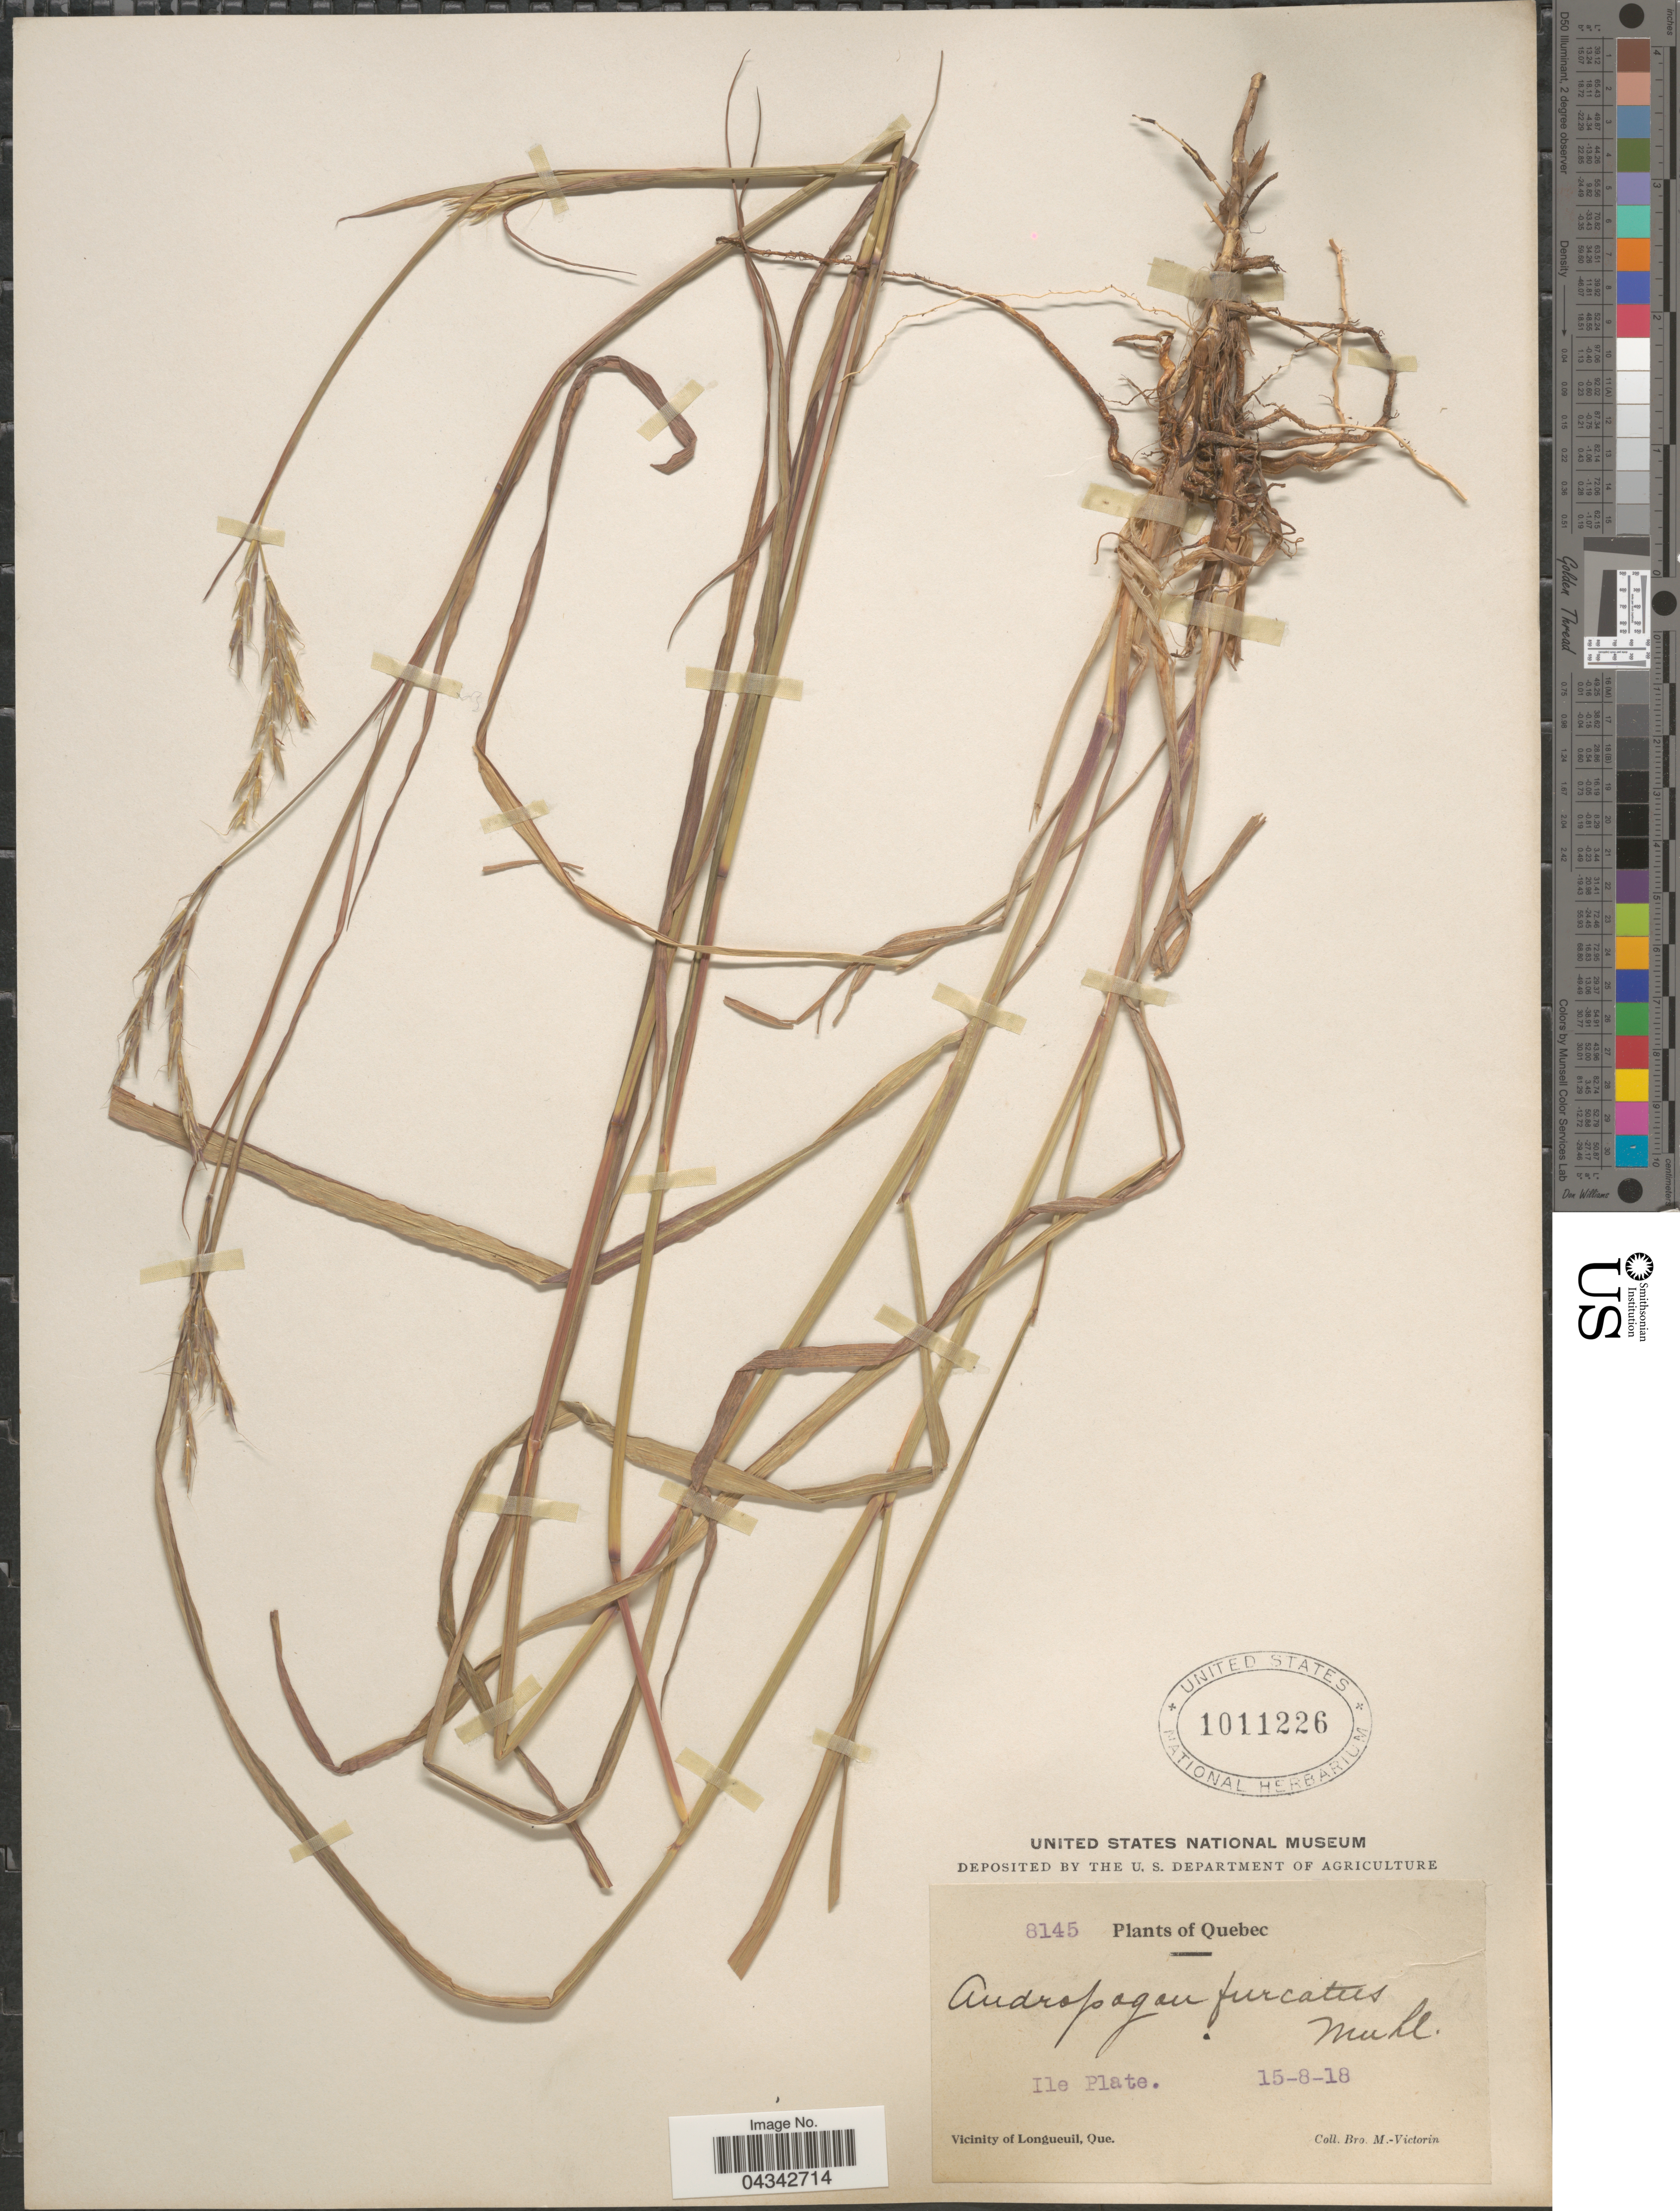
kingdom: Plantae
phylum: Tracheophyta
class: Liliopsida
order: Poales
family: Poaceae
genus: Andropogon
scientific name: Andropogon gerardii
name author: Vitman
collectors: Fr. Marie-Victorin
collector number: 8145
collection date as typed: Transcribed d/m/y: 15/8/18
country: Canada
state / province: Quebec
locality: Ile Plate. Vicinity of Longueuil.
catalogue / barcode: US 1011226